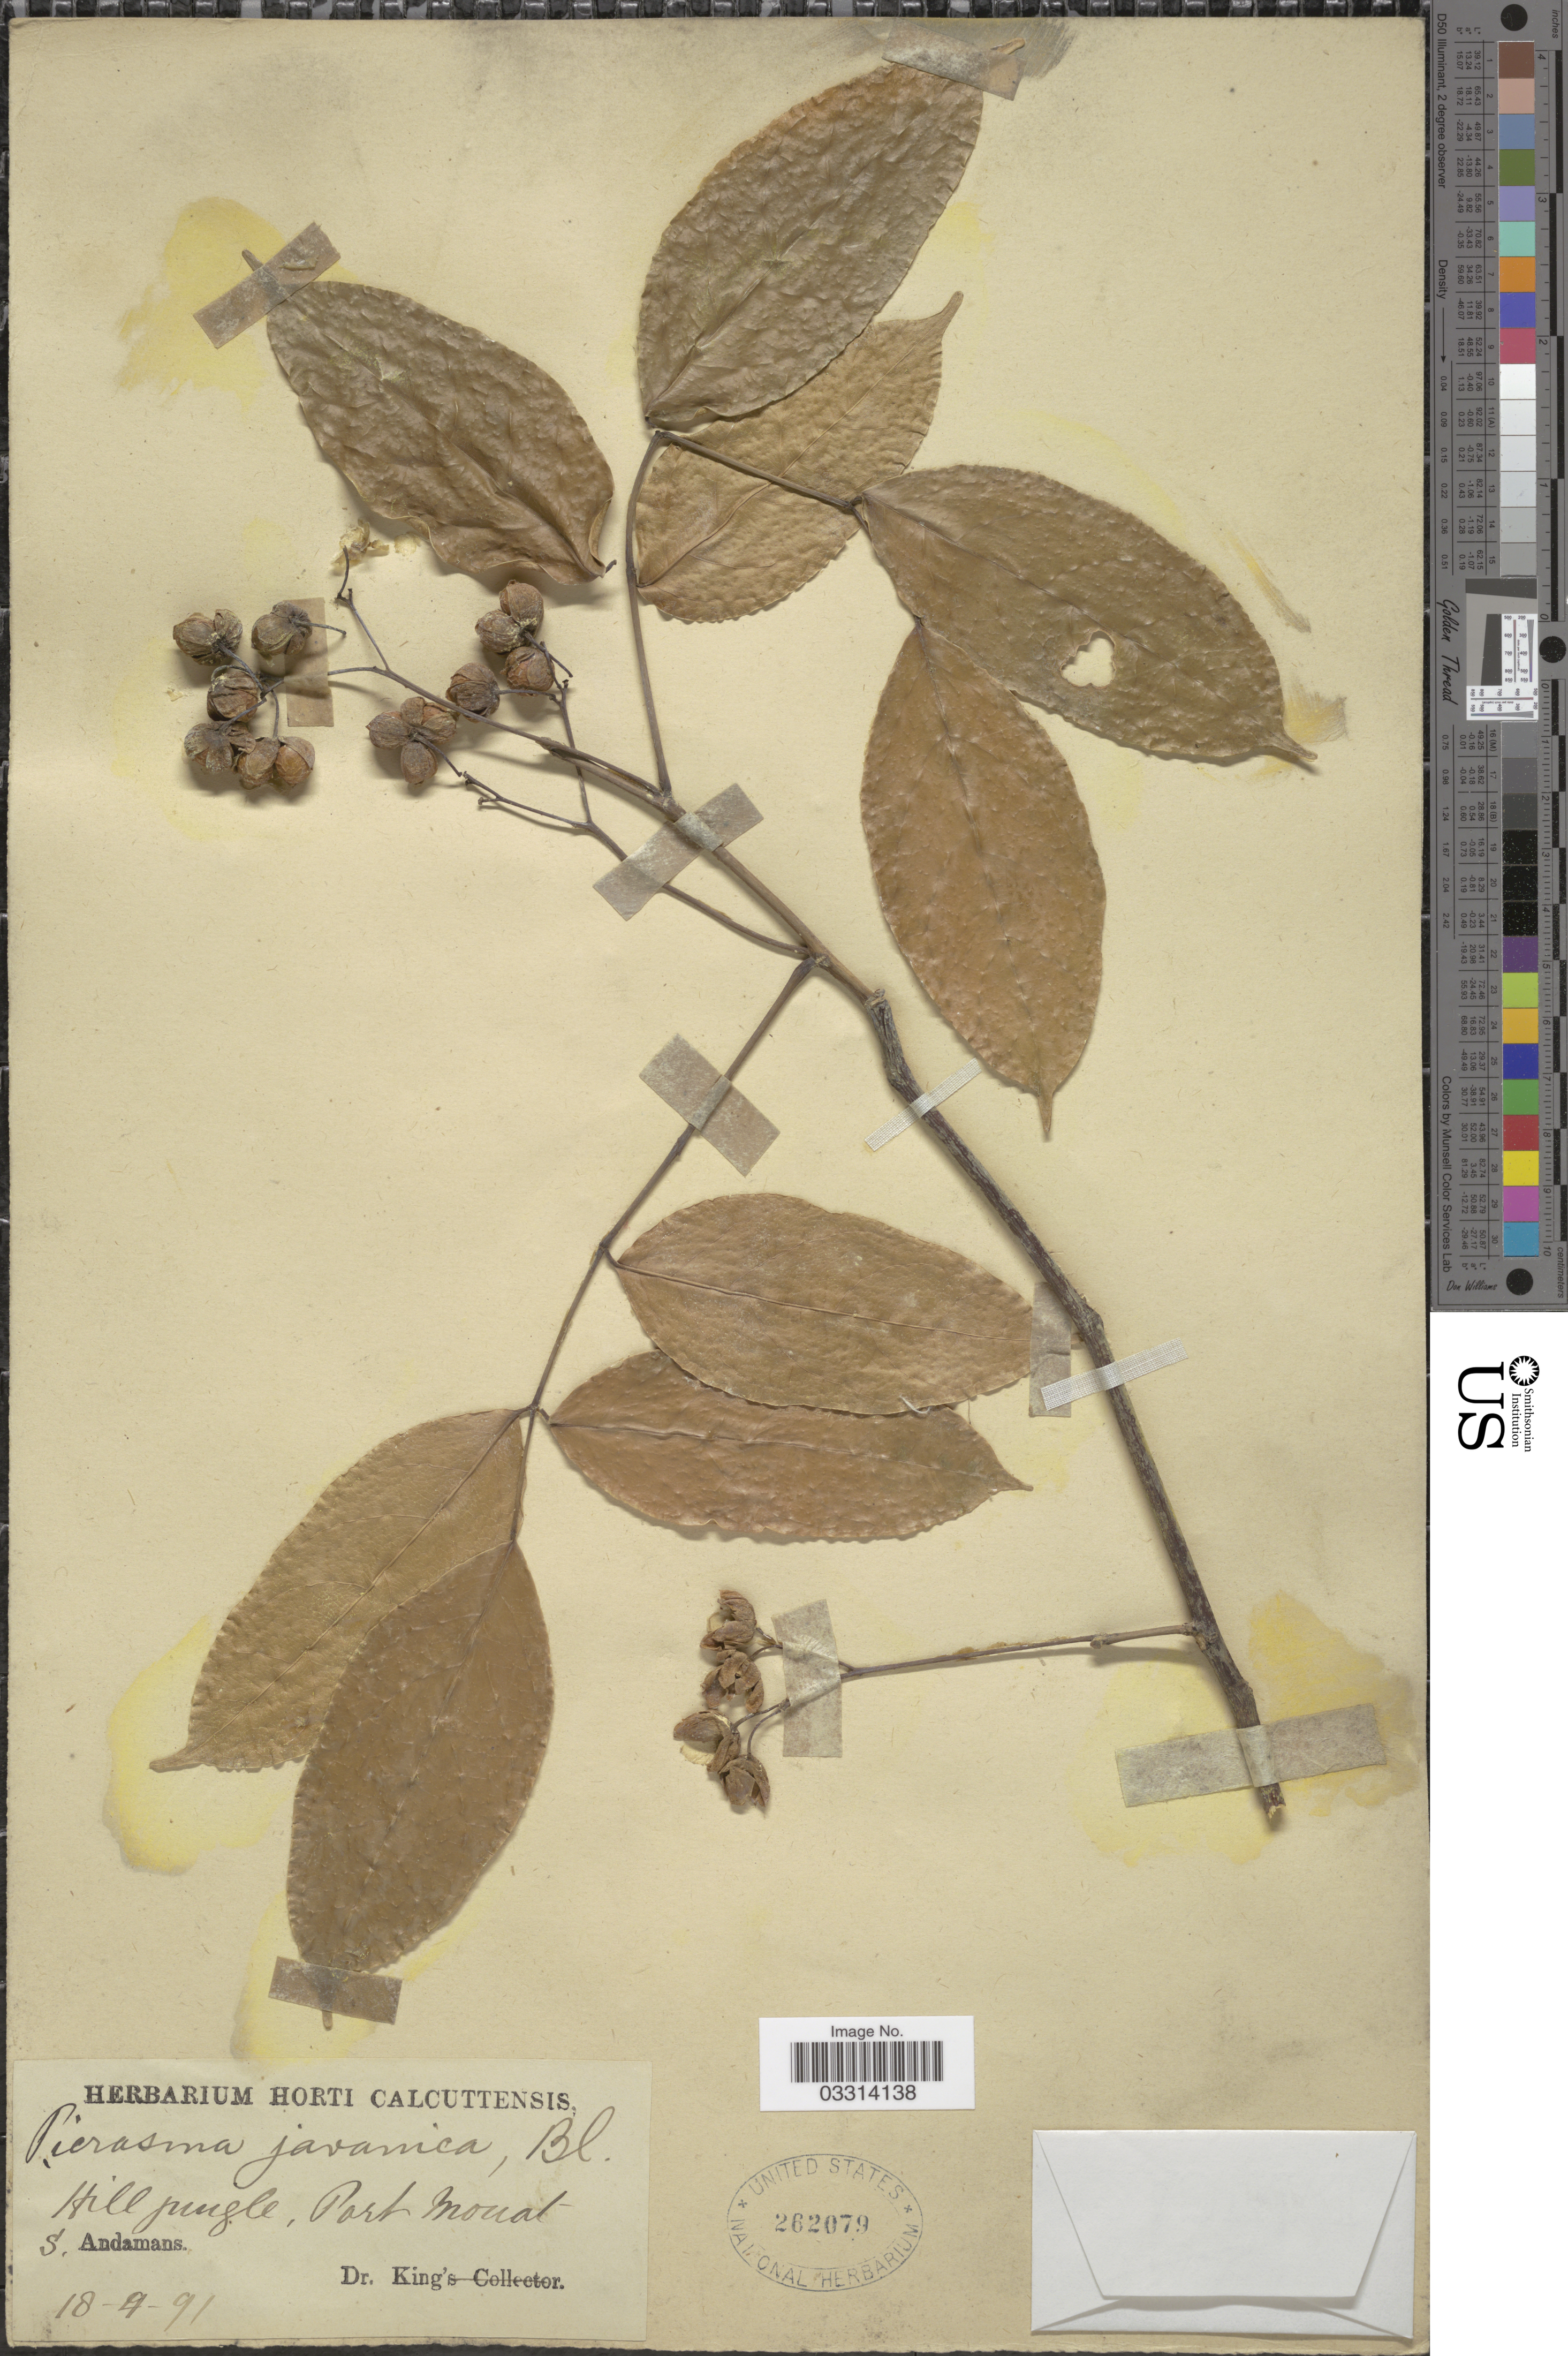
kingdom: Plantae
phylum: Tracheophyta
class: Magnoliopsida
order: Sapindales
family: Simaroubaceae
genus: Picrasma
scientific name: Picrasma javanica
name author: Blume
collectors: G. King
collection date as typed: Transcribed d/m/y: 18/4/91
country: India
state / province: Andaman and Nicobar Islands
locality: Hill jungle, Port Mouat. S. Andamans.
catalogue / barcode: US 262079